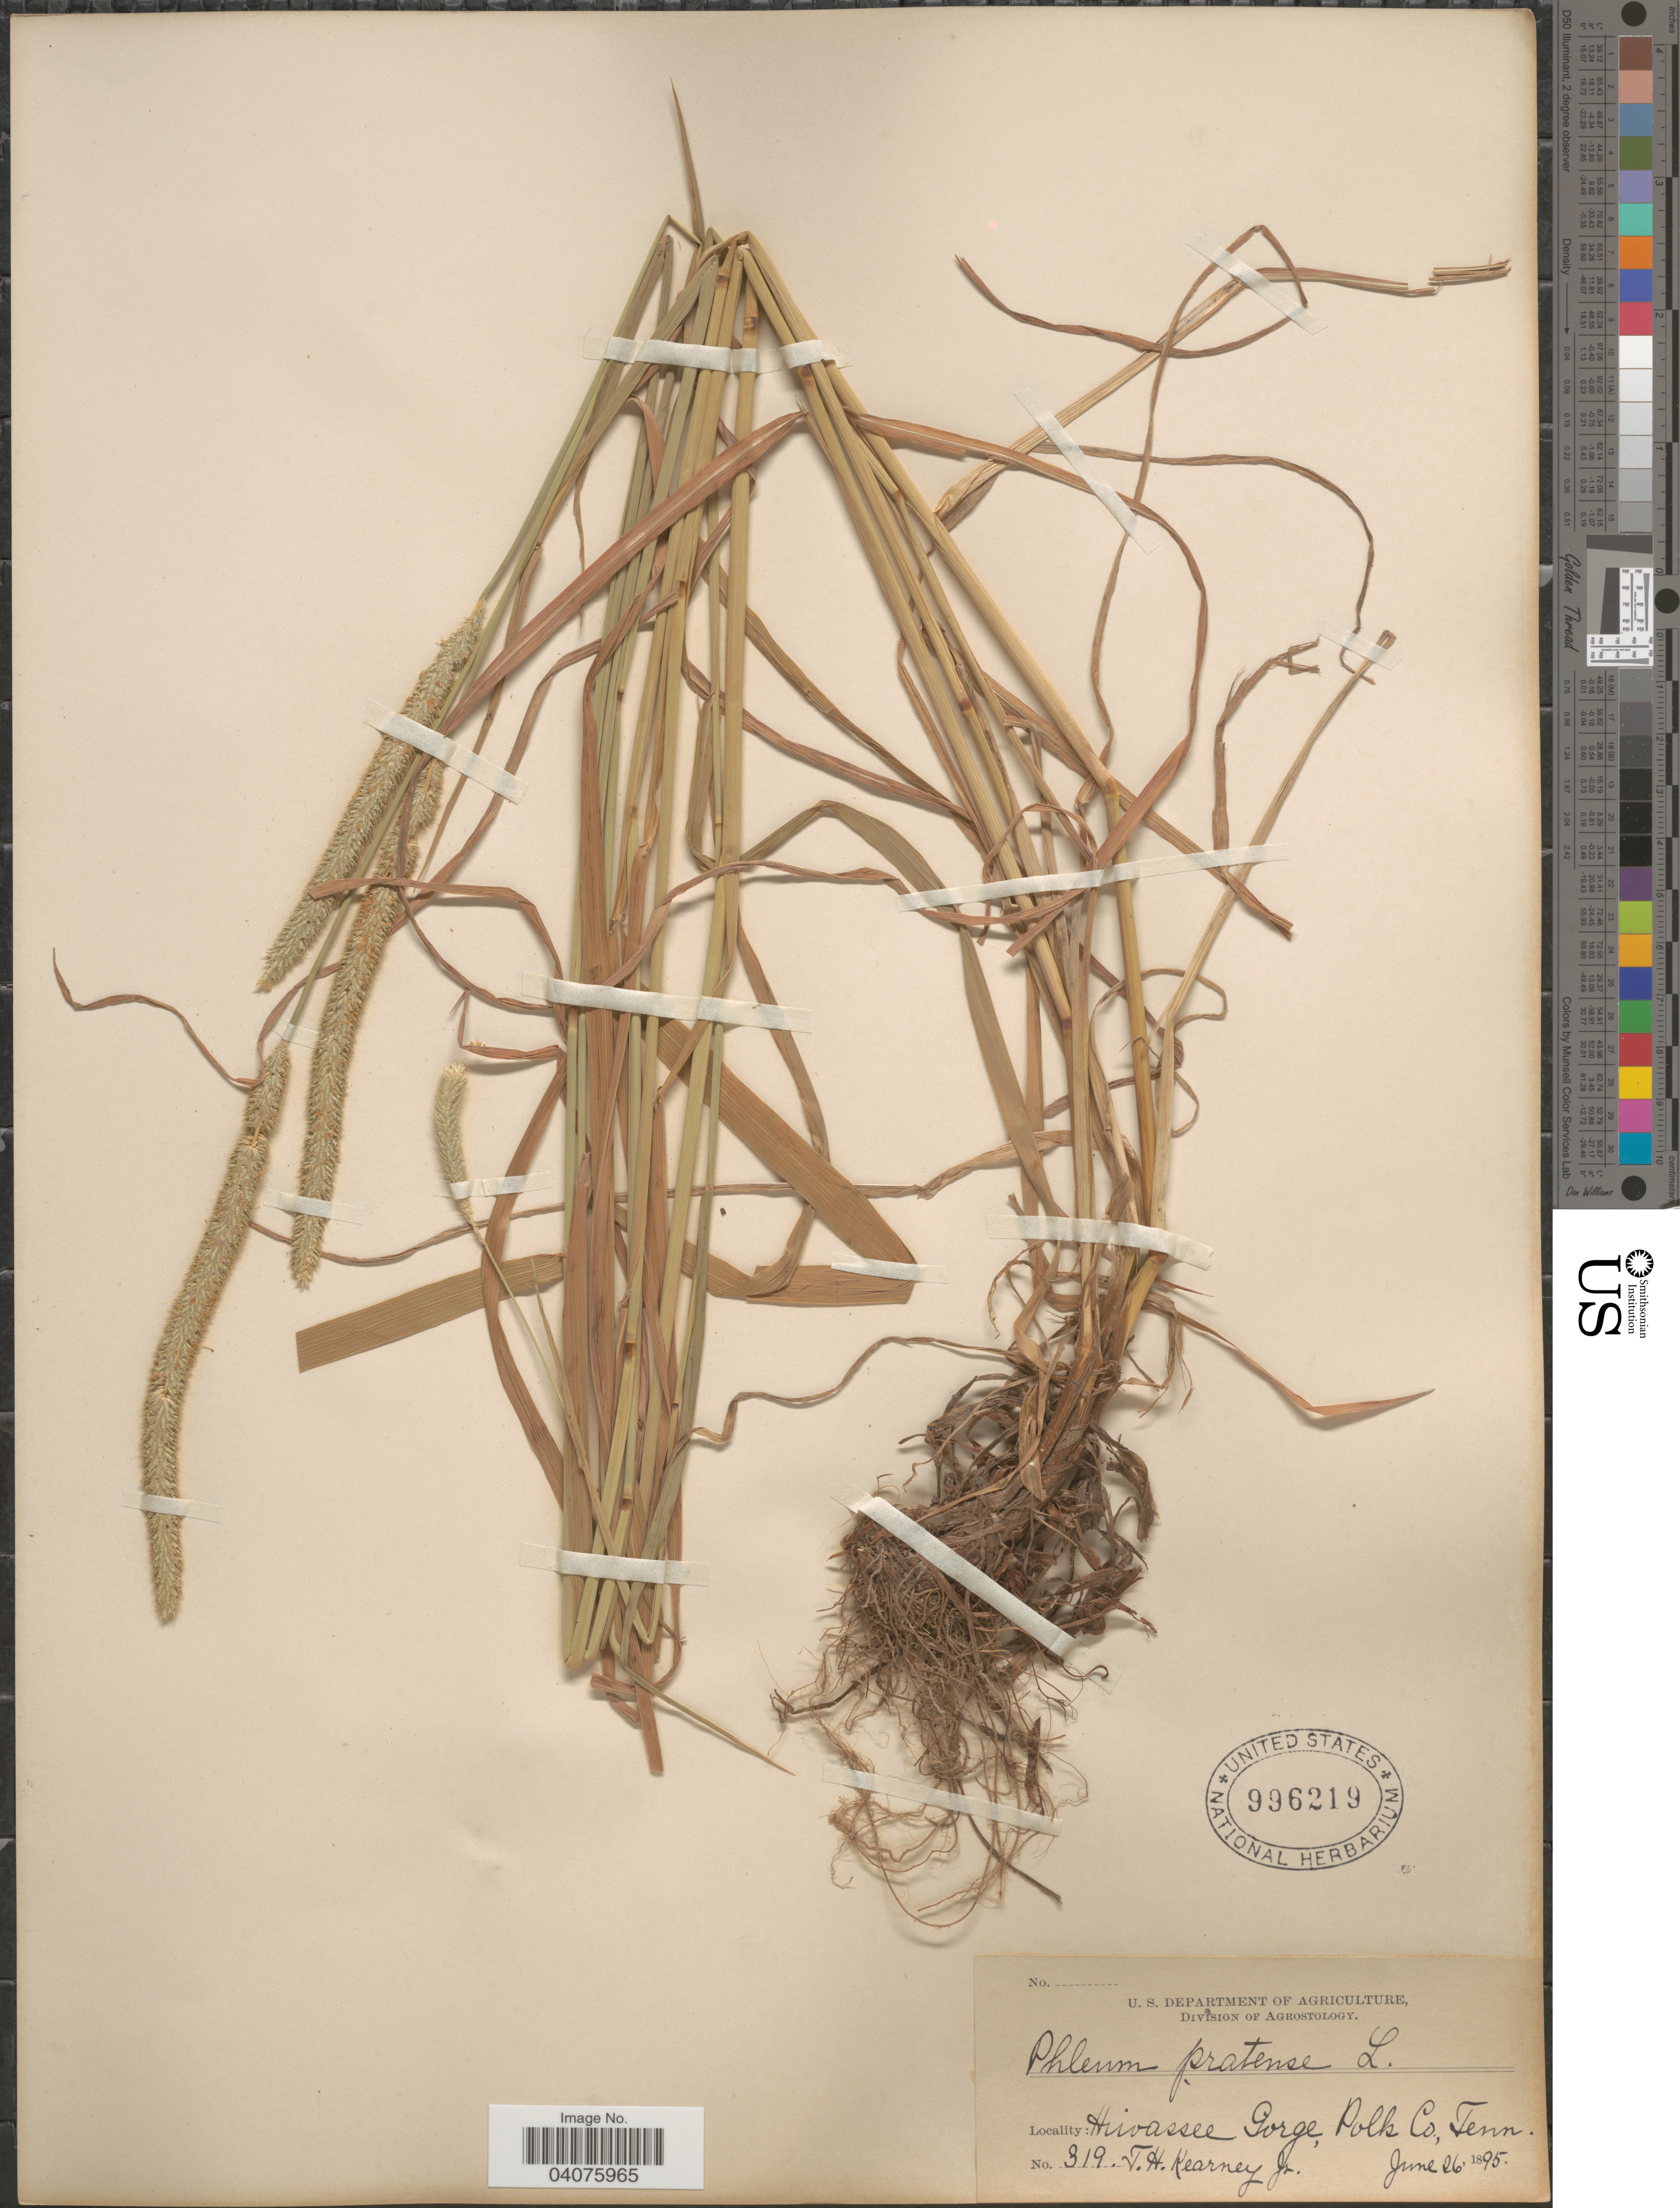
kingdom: Plantae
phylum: Tracheophyta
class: Liliopsida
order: Poales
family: Poaceae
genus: Phleum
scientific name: Phleum pratense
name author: L.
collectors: T. H. Kearney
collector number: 319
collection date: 1895-06-26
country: United States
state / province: Tennessee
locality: Hiwassee Gorge, Polk Co.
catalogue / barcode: US 996219